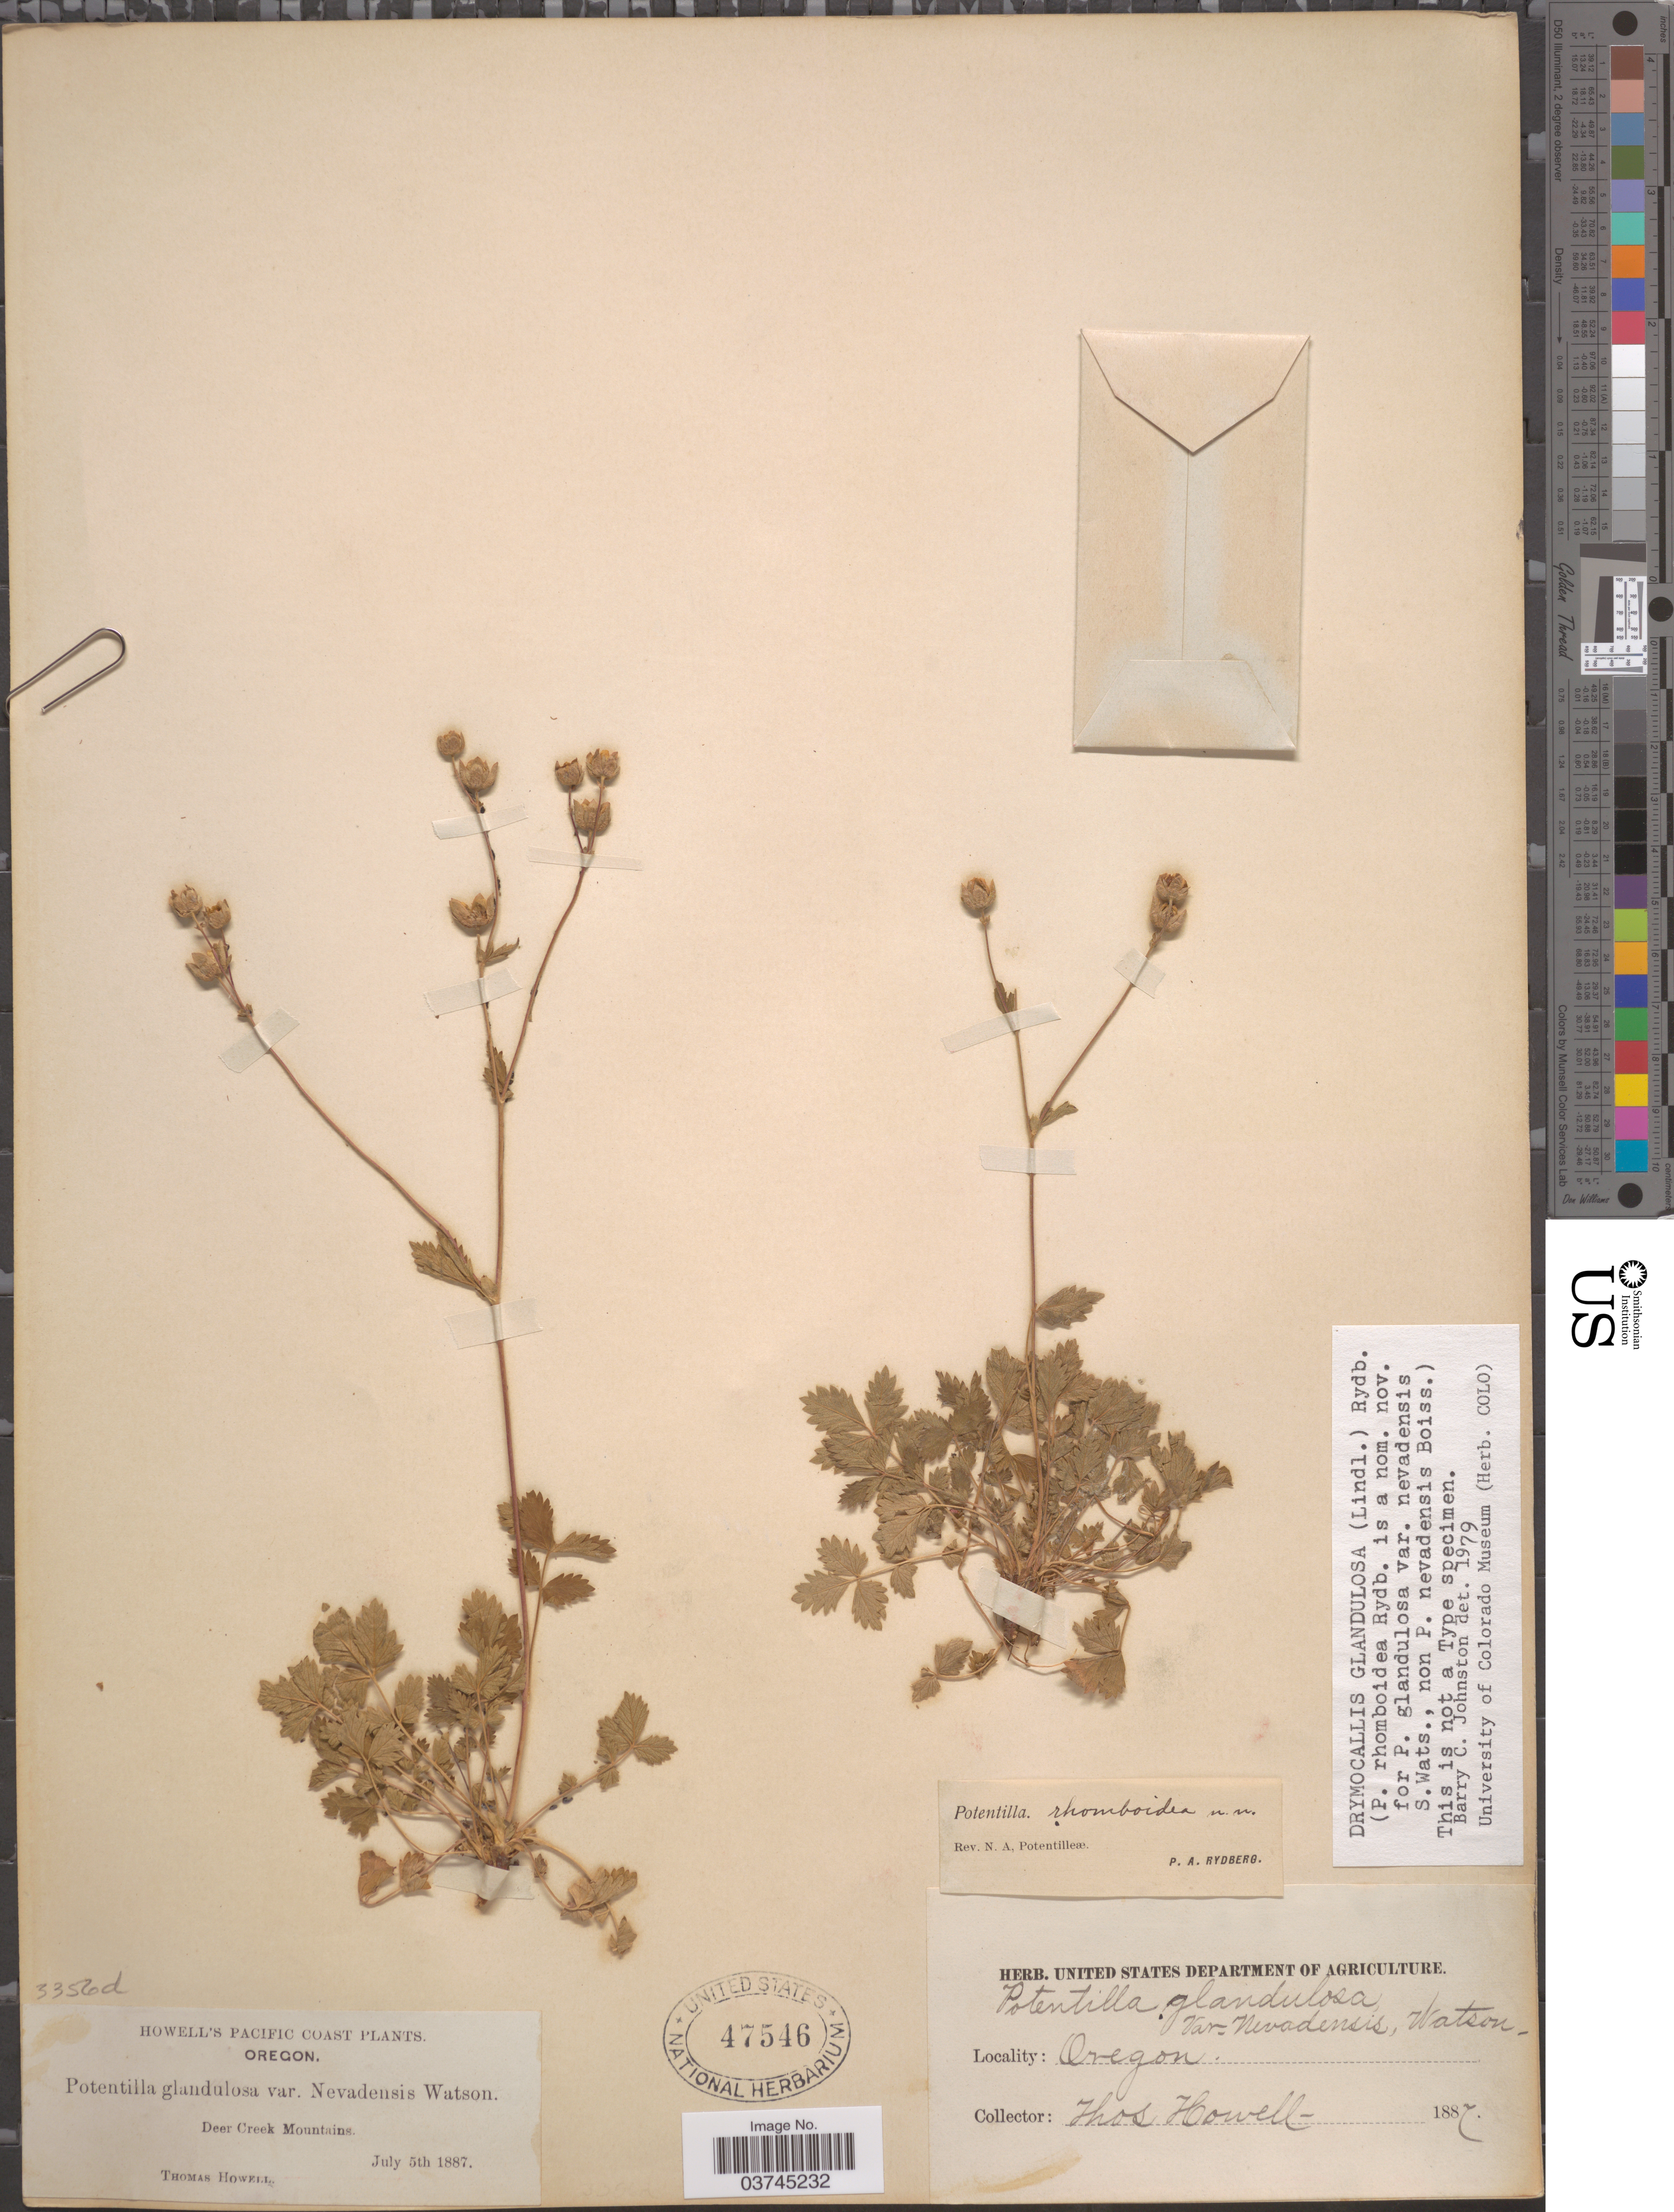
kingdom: Plantae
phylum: Tracheophyta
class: Magnoliopsida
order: Rosales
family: Rosaceae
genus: Drymocallis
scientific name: Drymocallis glandulosa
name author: (Lindl.) Rydb.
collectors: T. Howell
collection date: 1887-07-05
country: United States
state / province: Oregon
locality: Howell's Pacific Coast. Deer Creek Mountains.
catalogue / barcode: US 47546